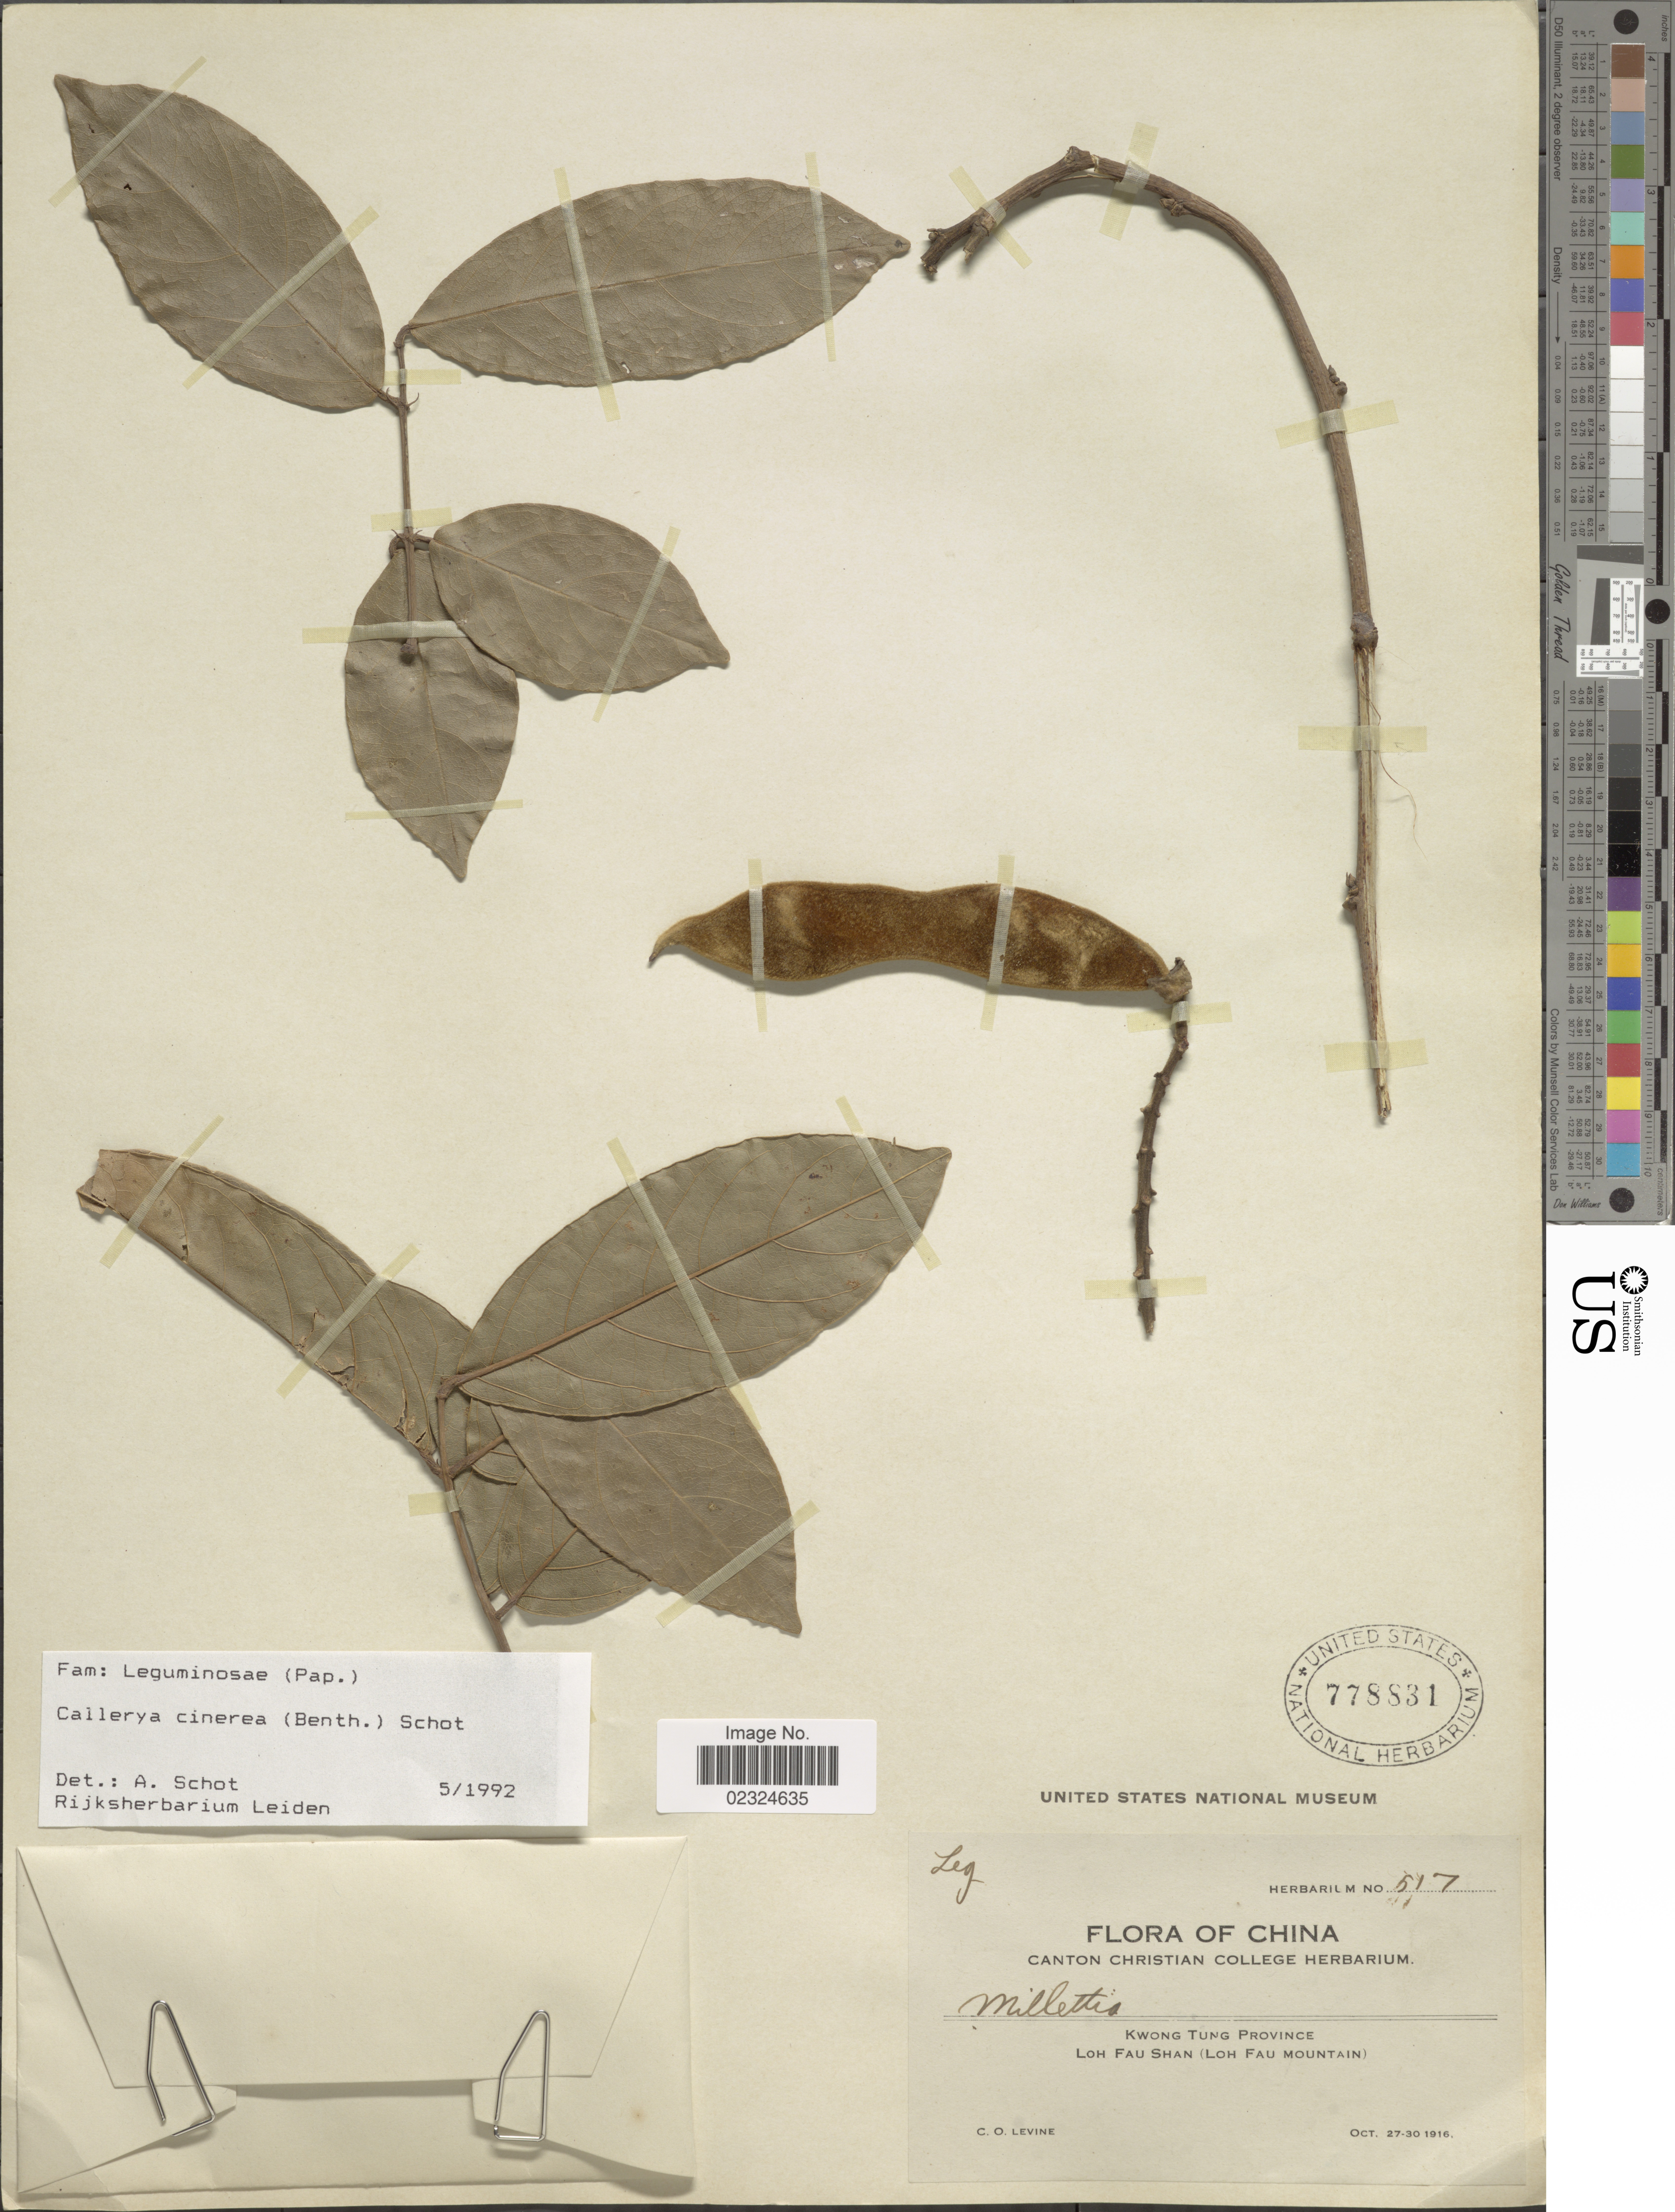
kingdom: Plantae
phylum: Tracheophyta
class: Magnoliopsida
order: Fabales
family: Fabaceae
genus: Callerya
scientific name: Callerya cinerea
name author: (Benth.) Schot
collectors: C. O. Levine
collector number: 517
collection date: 1916-10-27/1916-10-30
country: China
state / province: Guangdong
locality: Kwong Tung Province Loh Fau Shan (Loh Fau Mountain)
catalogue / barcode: US 778831